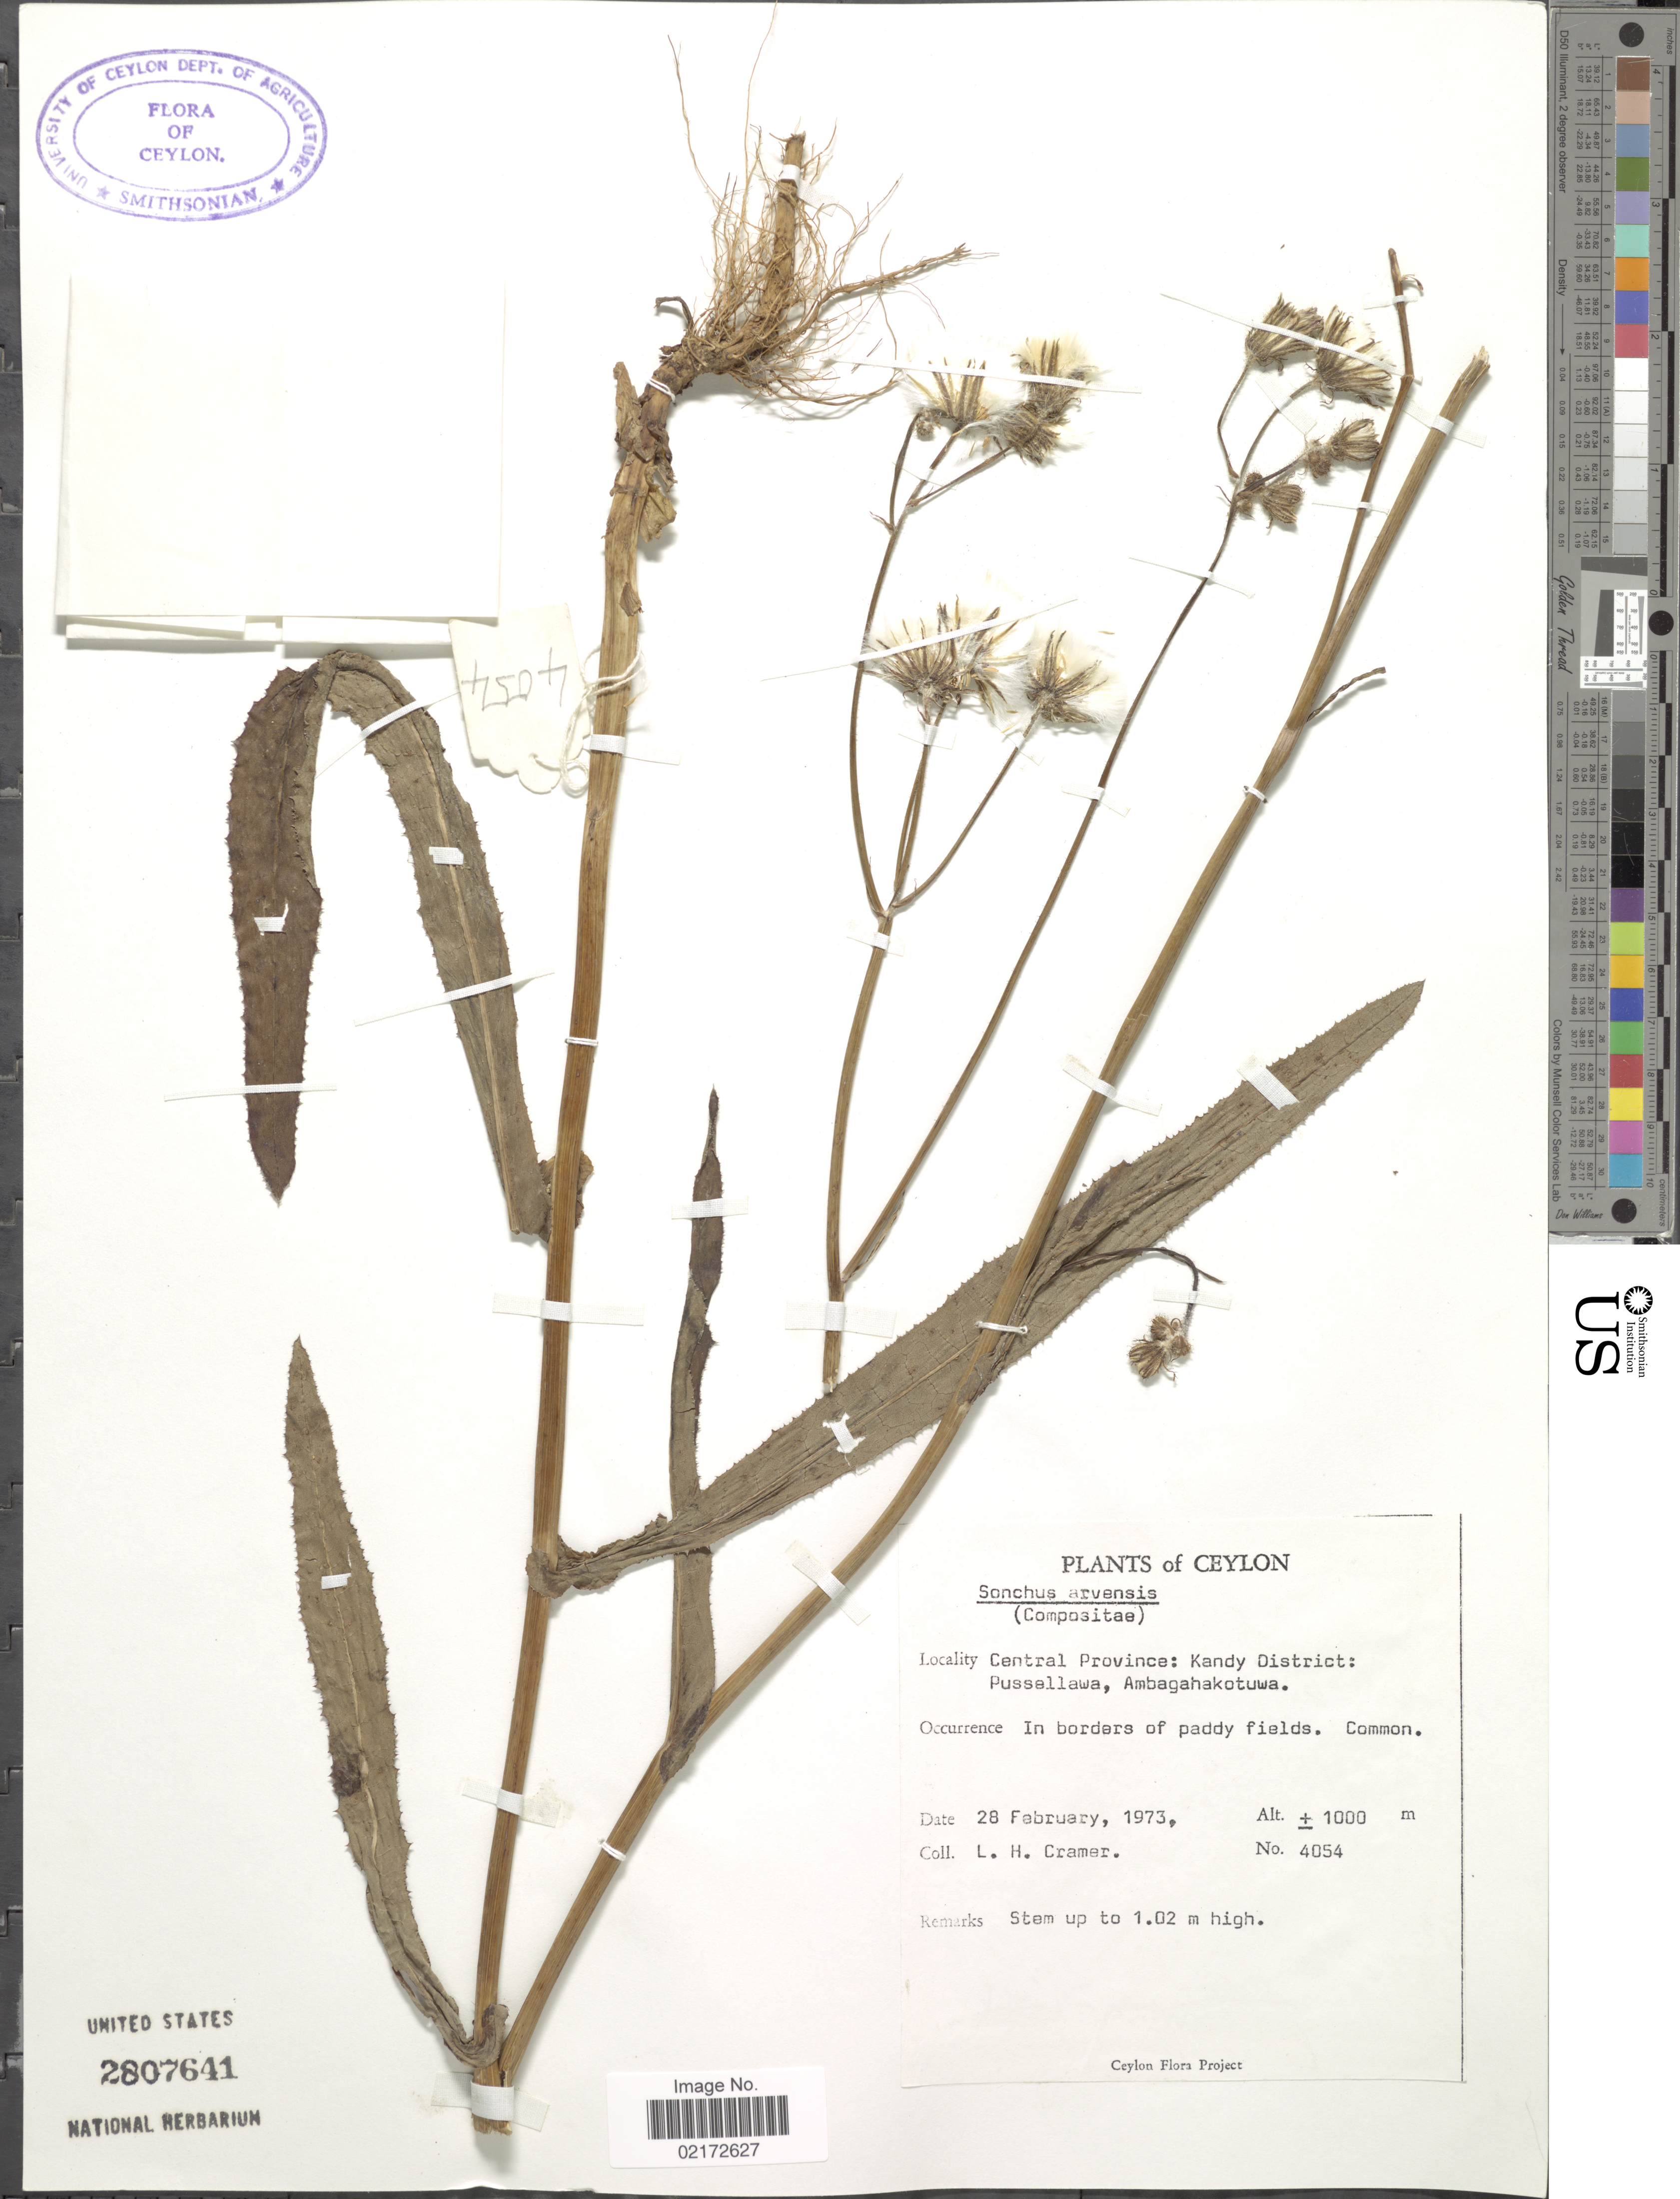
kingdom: Plantae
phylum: Tracheophyta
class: Magnoliopsida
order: Asterales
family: Asteraceae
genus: Sonchus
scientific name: Sonchus arvensis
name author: L.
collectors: L. H. Cramer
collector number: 4054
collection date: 1973-02-28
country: Sri Lanka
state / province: Central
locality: Ceylon. Central Province: Kandy District: Pusse;;awa, Ambagahakotuwa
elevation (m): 1000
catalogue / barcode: US 2807641